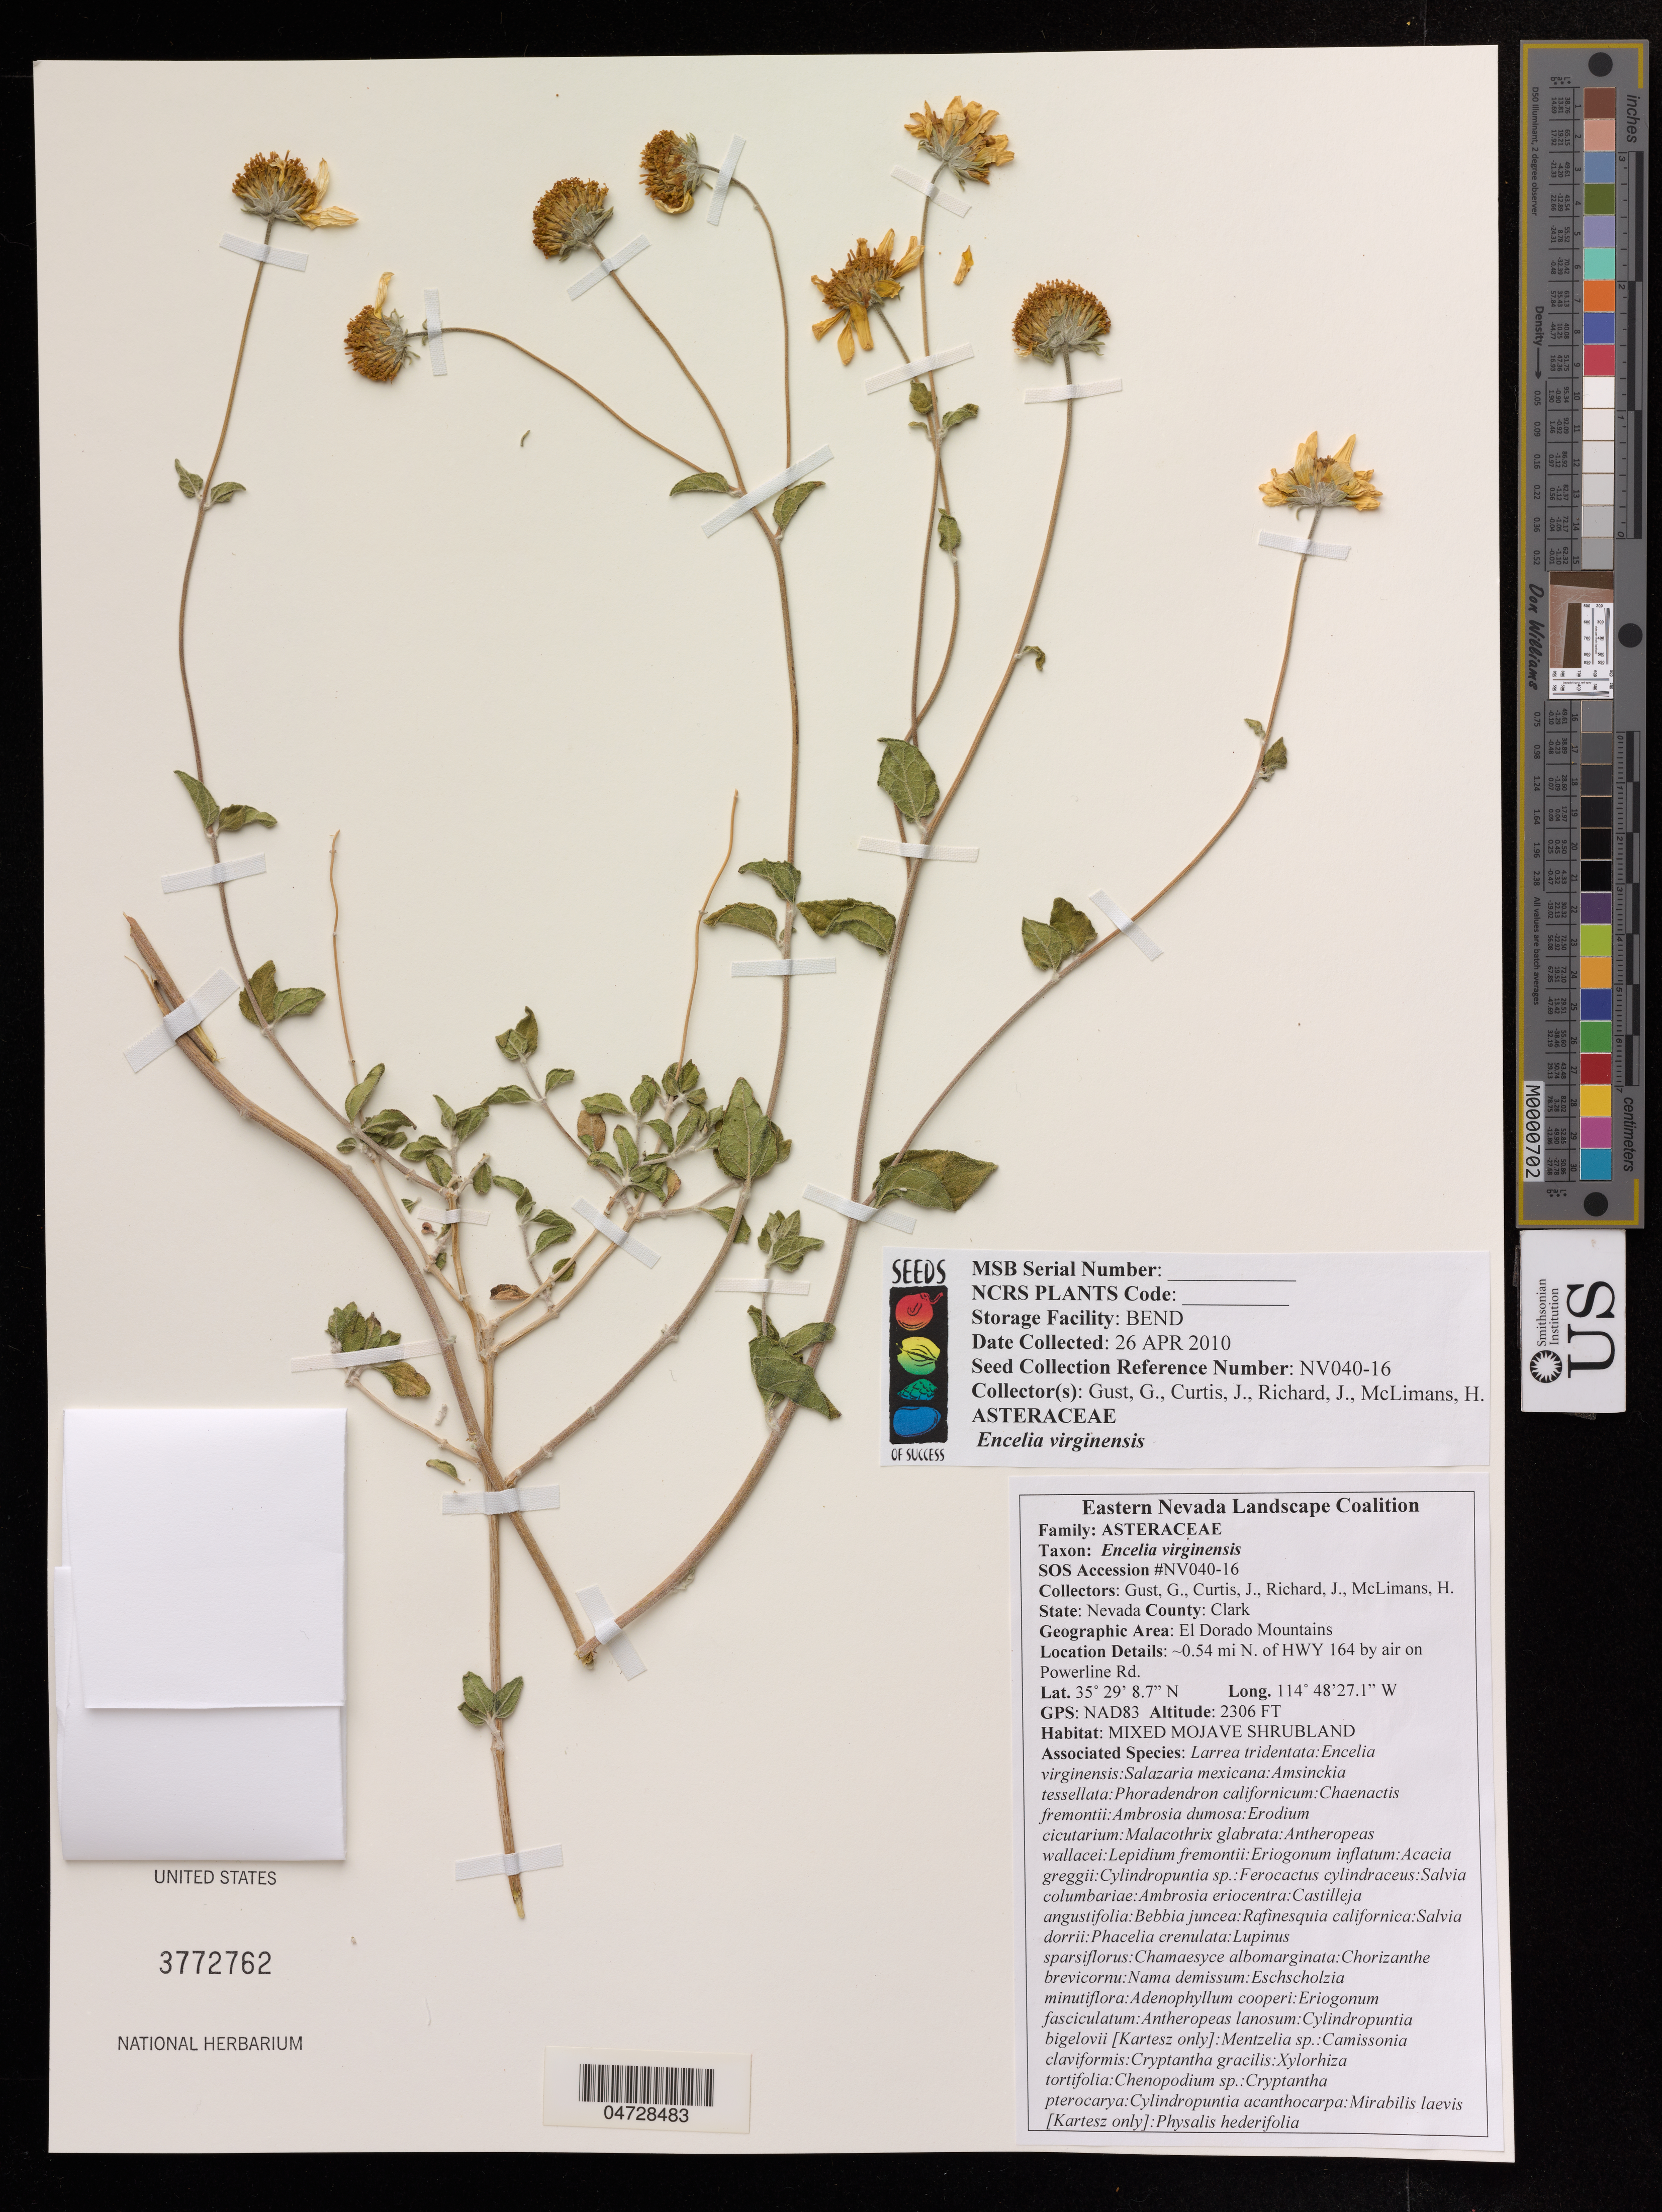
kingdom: Plantae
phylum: Tracheophyta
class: Magnoliopsida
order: Asterales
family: Asteraceae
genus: Encelia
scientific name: Encelia virginensis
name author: A. Nelson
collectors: G. Gust, J. Curtis, J. Richard & H. McLimans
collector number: NV040-16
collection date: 2010-04-26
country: United States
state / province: Nevada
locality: County: Clark. El Dorado Mountains, ~0.54 mi N. of Hwy 164 by air on Powerline Rd.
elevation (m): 703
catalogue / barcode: US 3772762